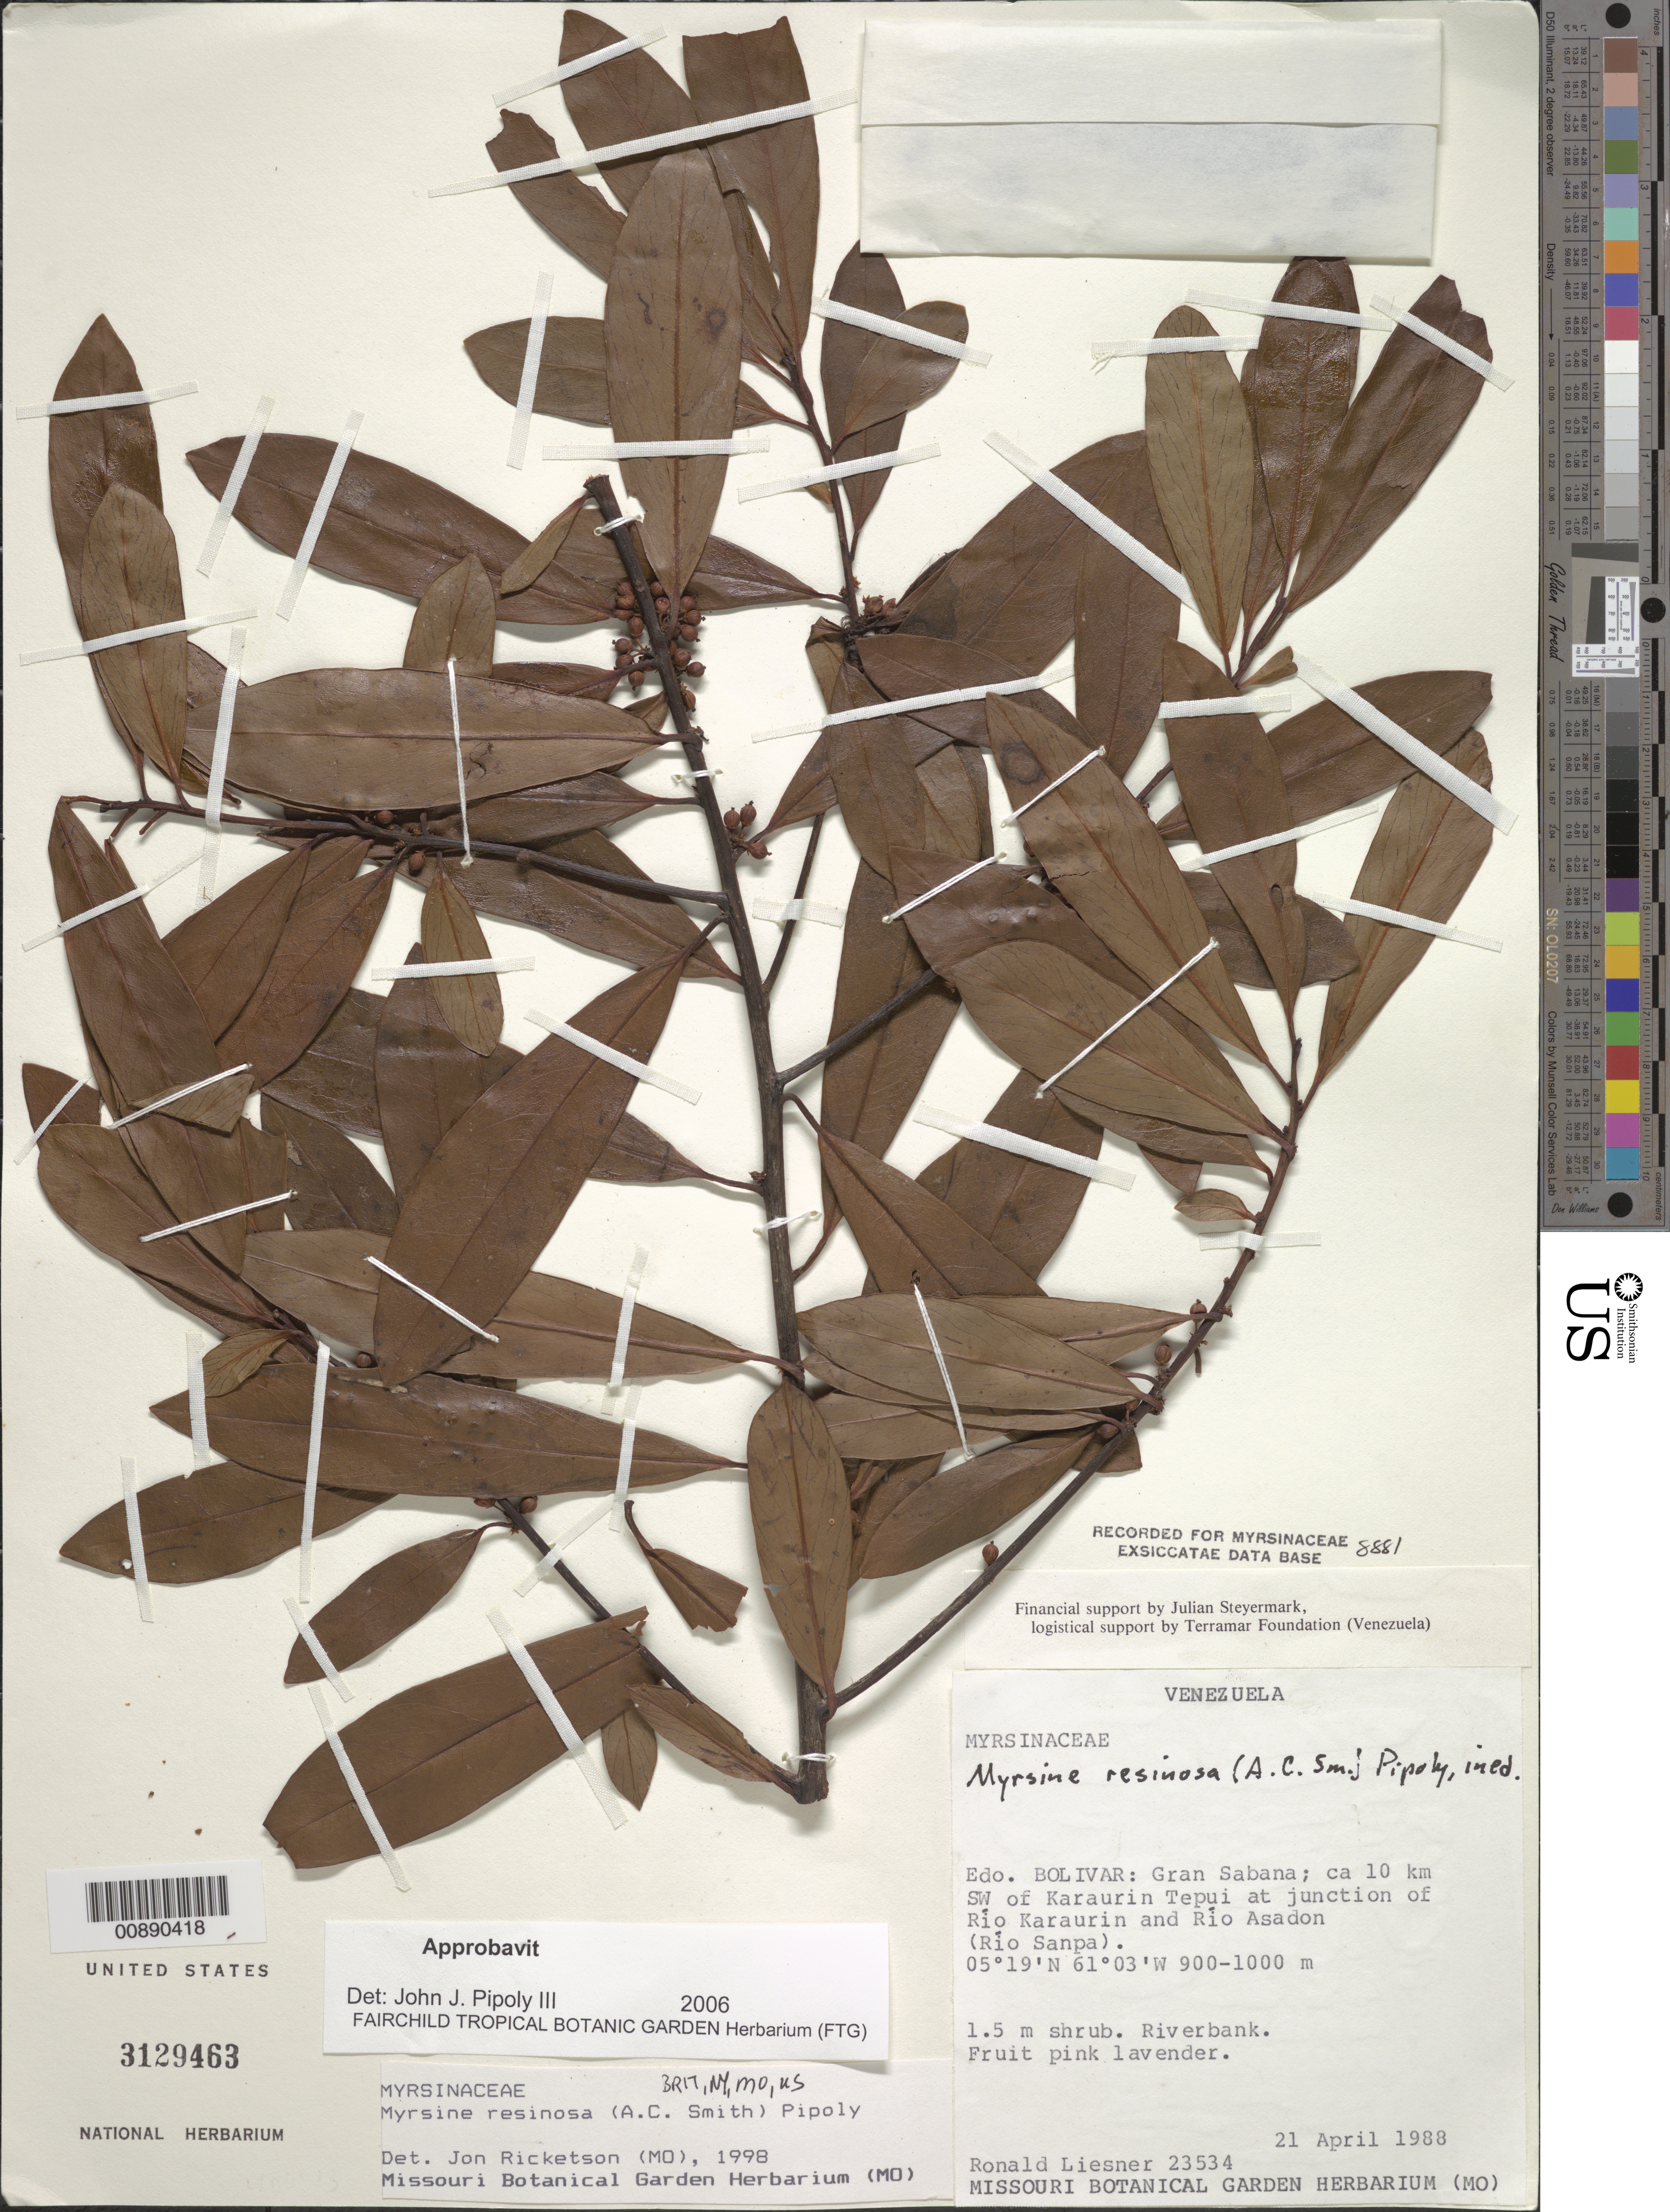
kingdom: Plantae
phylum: Tracheophyta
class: Magnoliopsida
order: Ericales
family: Primulaceae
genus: Myrsine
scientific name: Myrsine resinosa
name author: (A.C. Sm.) Pipoly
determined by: Pipoly, J. J., III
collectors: R. L. Liesner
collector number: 23534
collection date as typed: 21-Apr-88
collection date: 1988-04-21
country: Venezuela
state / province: Bolívar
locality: Gran Sabana, ca 10 km SW of Karaurin tepuí at junction of Río Karaurin and Río Asadon (Río Sanpa)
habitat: Riverbank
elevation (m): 900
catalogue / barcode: US 3129463